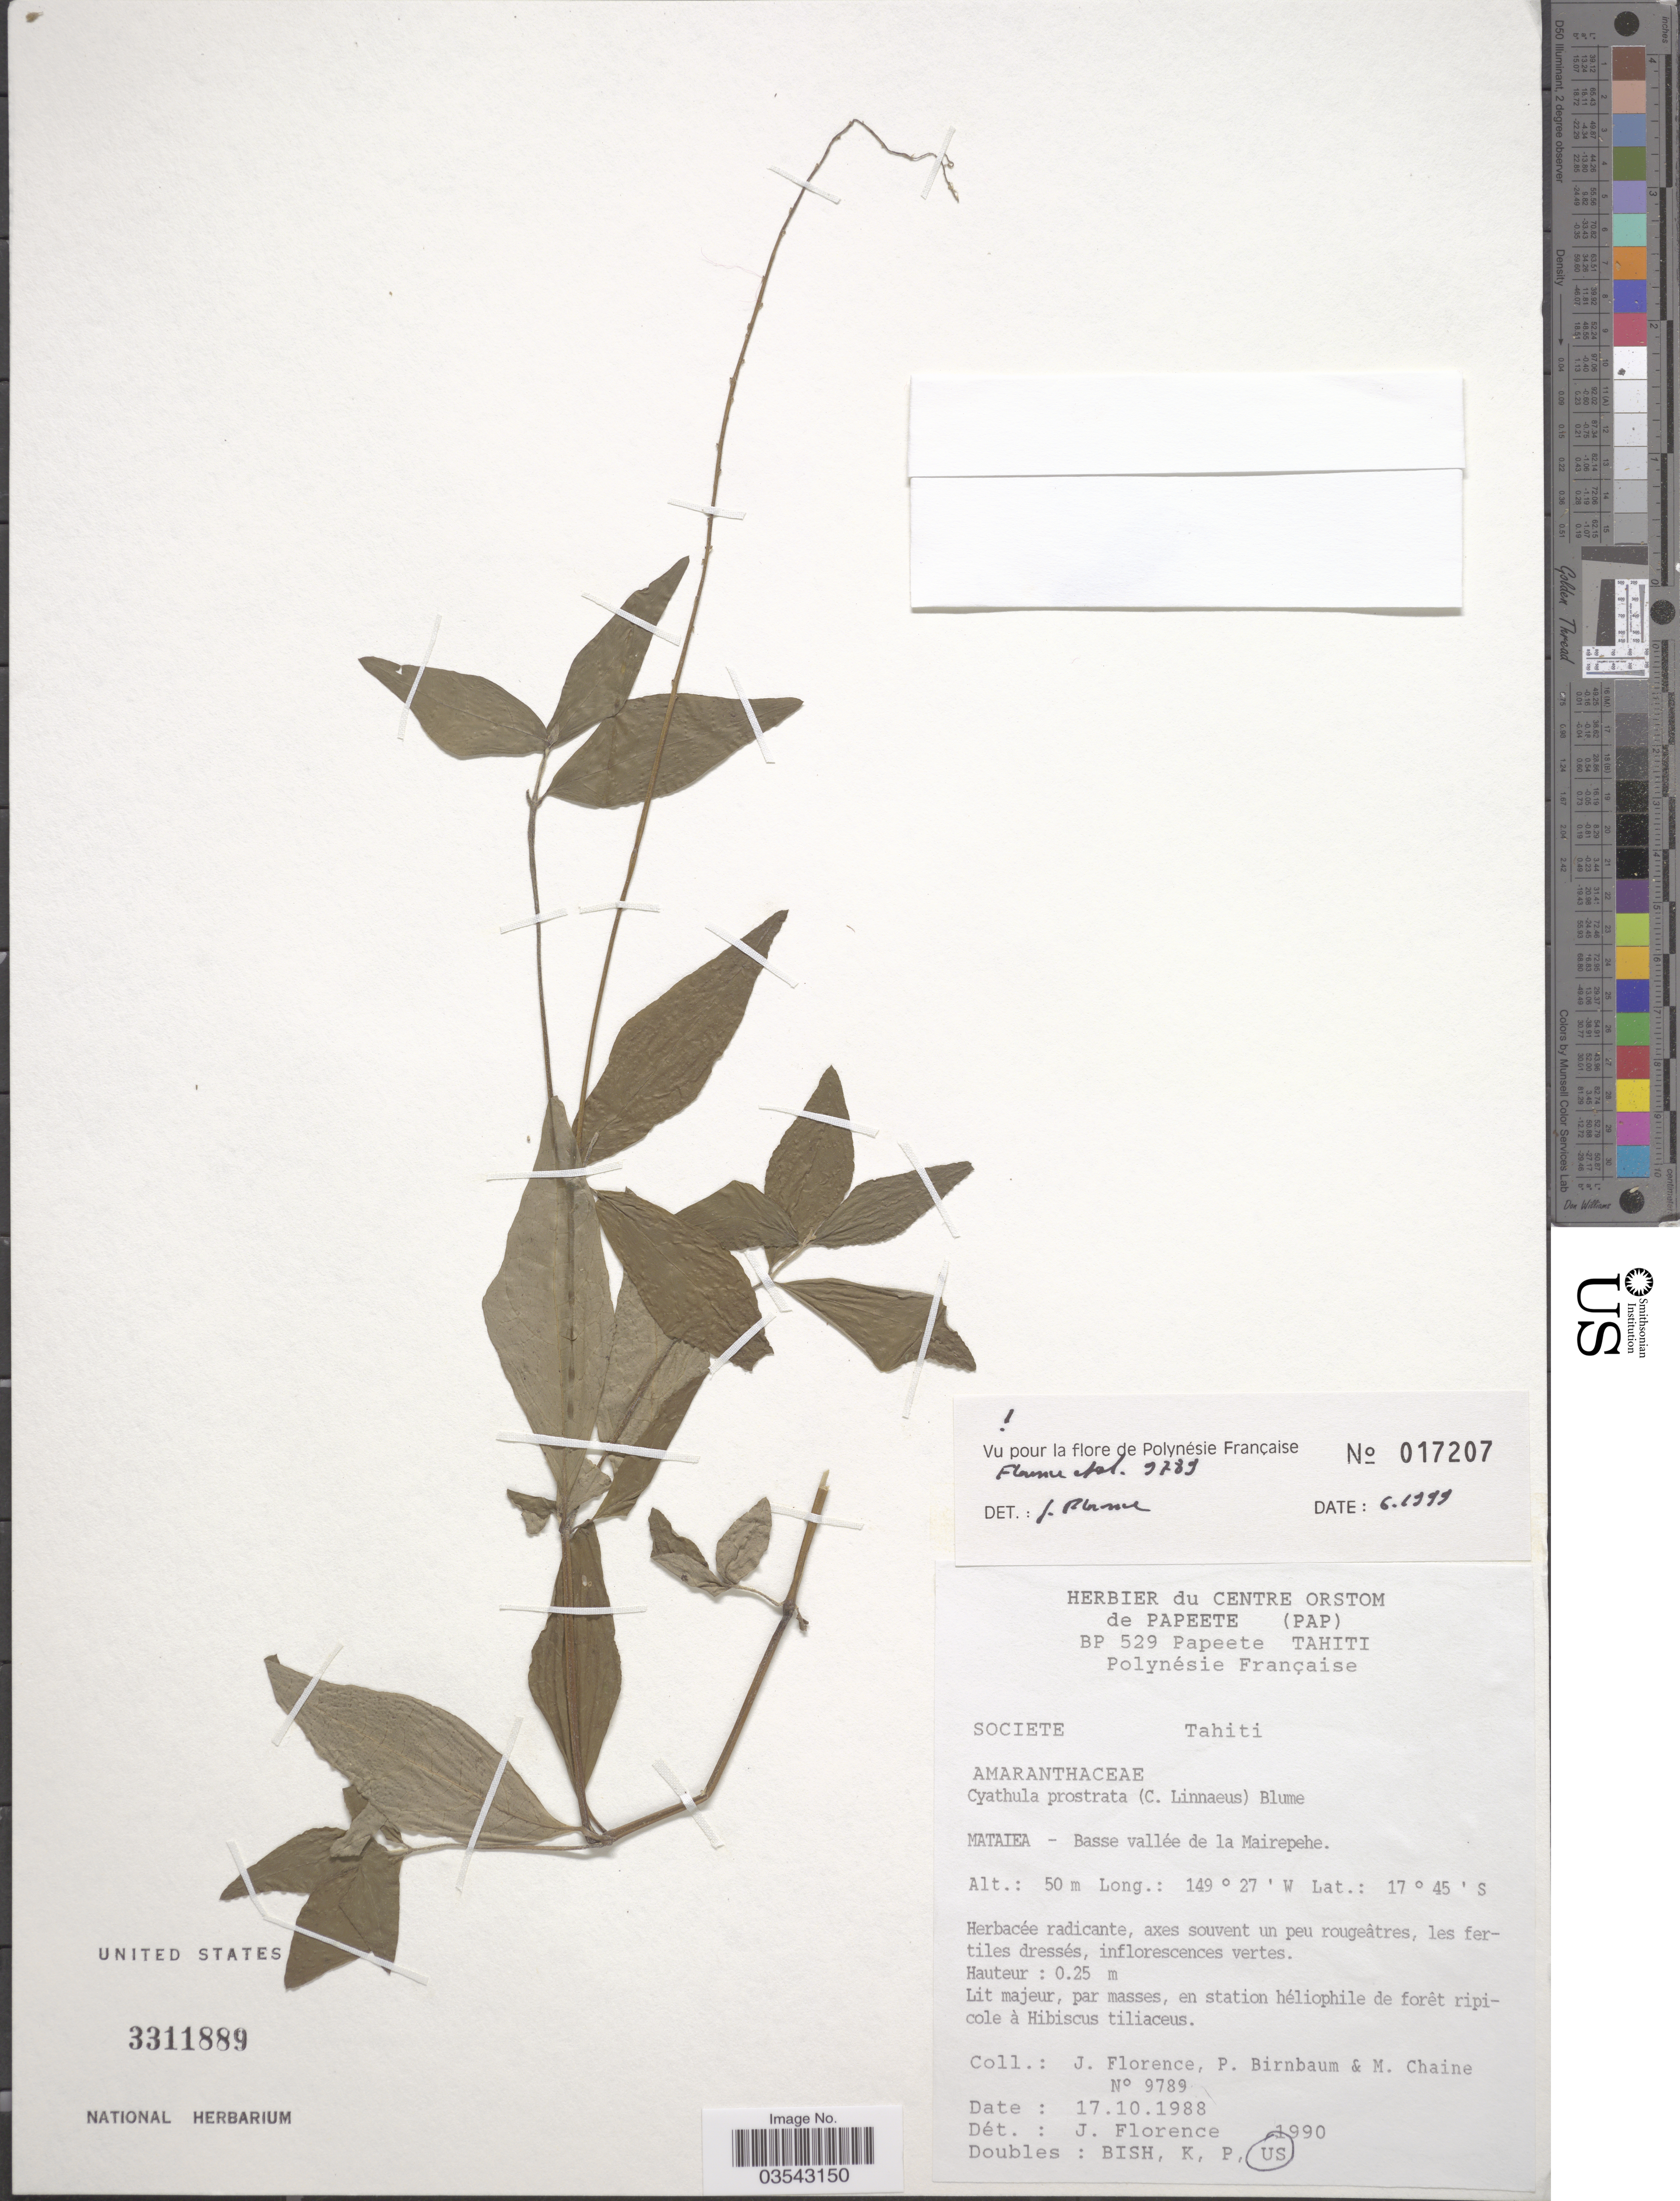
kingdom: Plantae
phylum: Tracheophyta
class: Magnoliopsida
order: Caryophyllales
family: Amaranthaceae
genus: Cyathula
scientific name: Cyathula prostrata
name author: (L.) Blume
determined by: Florence, J.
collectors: J. Florence, P. Birnbaum & M. Chaine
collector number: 9789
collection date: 1988-10-17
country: French Polynesia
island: Tahiti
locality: Societe, Tahiti. Mataiea - Basse vallée de la Mairepehe.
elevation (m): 50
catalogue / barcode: US 3311889